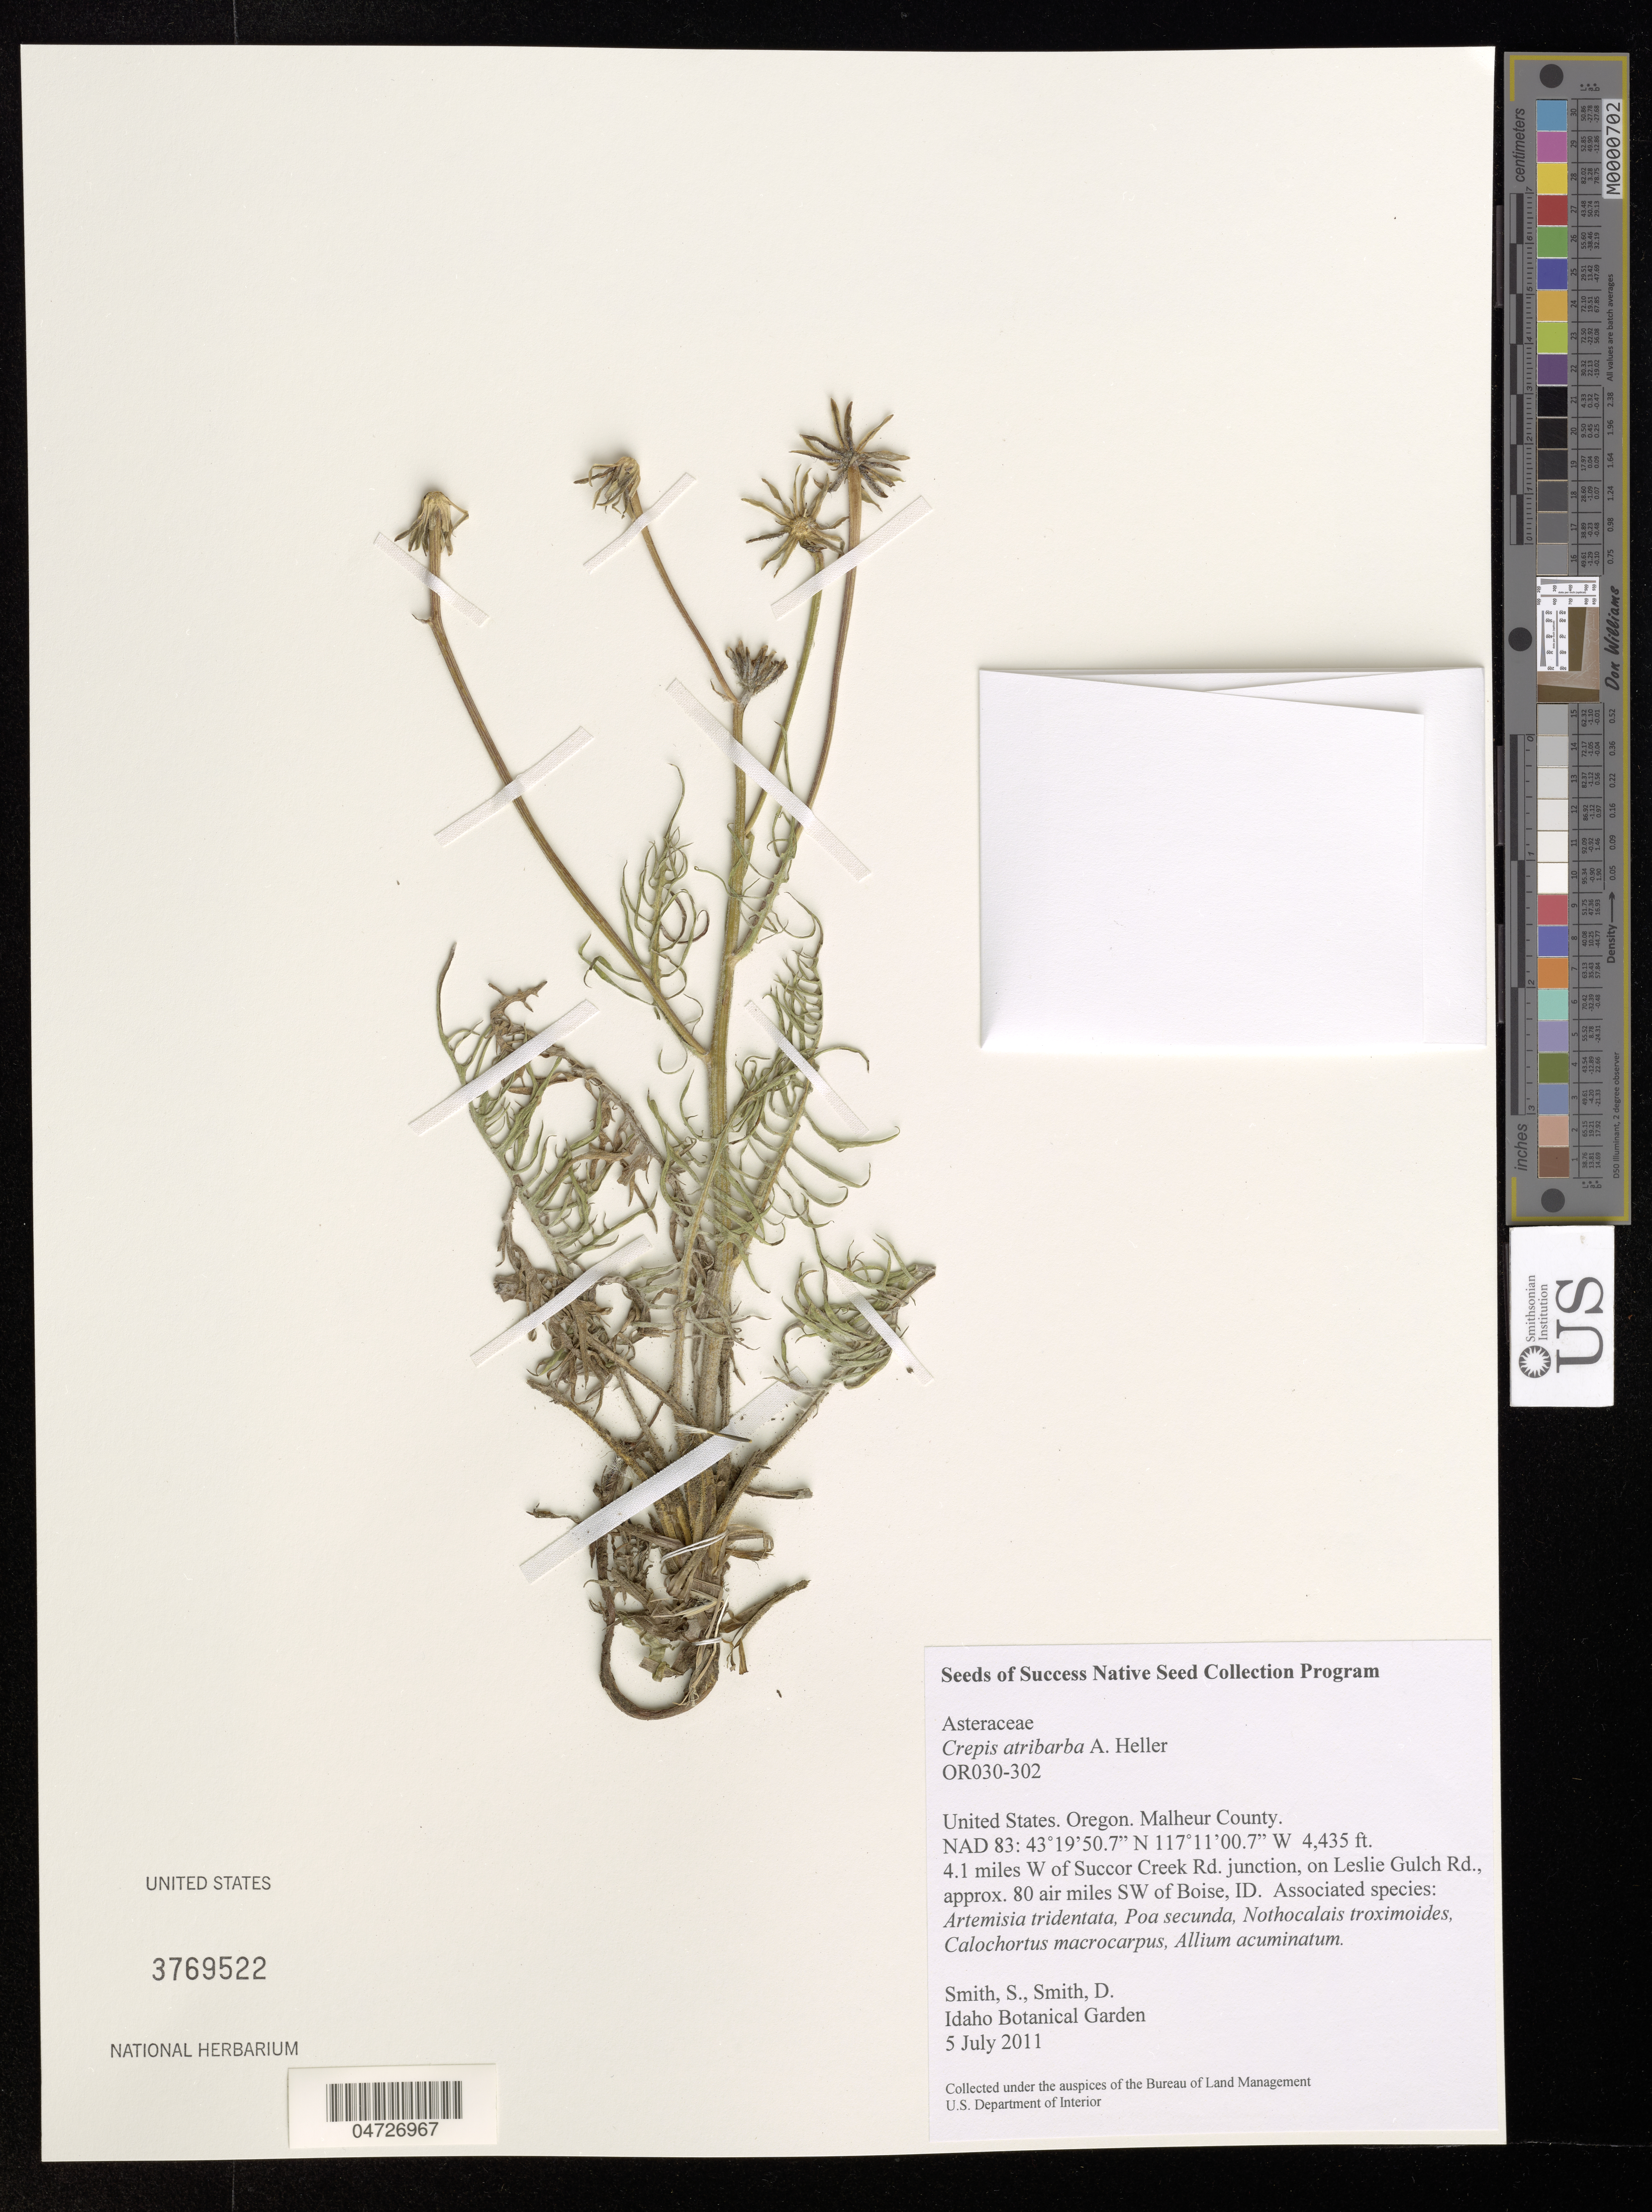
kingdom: Plantae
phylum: Tracheophyta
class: Magnoliopsida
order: Asterales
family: Asteraceae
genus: Crepis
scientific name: Crepis atribarba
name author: A. Heller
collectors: S. Smith & D. Smith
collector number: OR030-302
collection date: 2011-07-05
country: United States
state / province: Oregon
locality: Malheur County. 4.1 miles W of Succor Creek Rd. junction, on Leslie Gulch Rd., approx. 80 air miles SW of Boise, ID.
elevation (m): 1352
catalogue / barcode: US 3769522